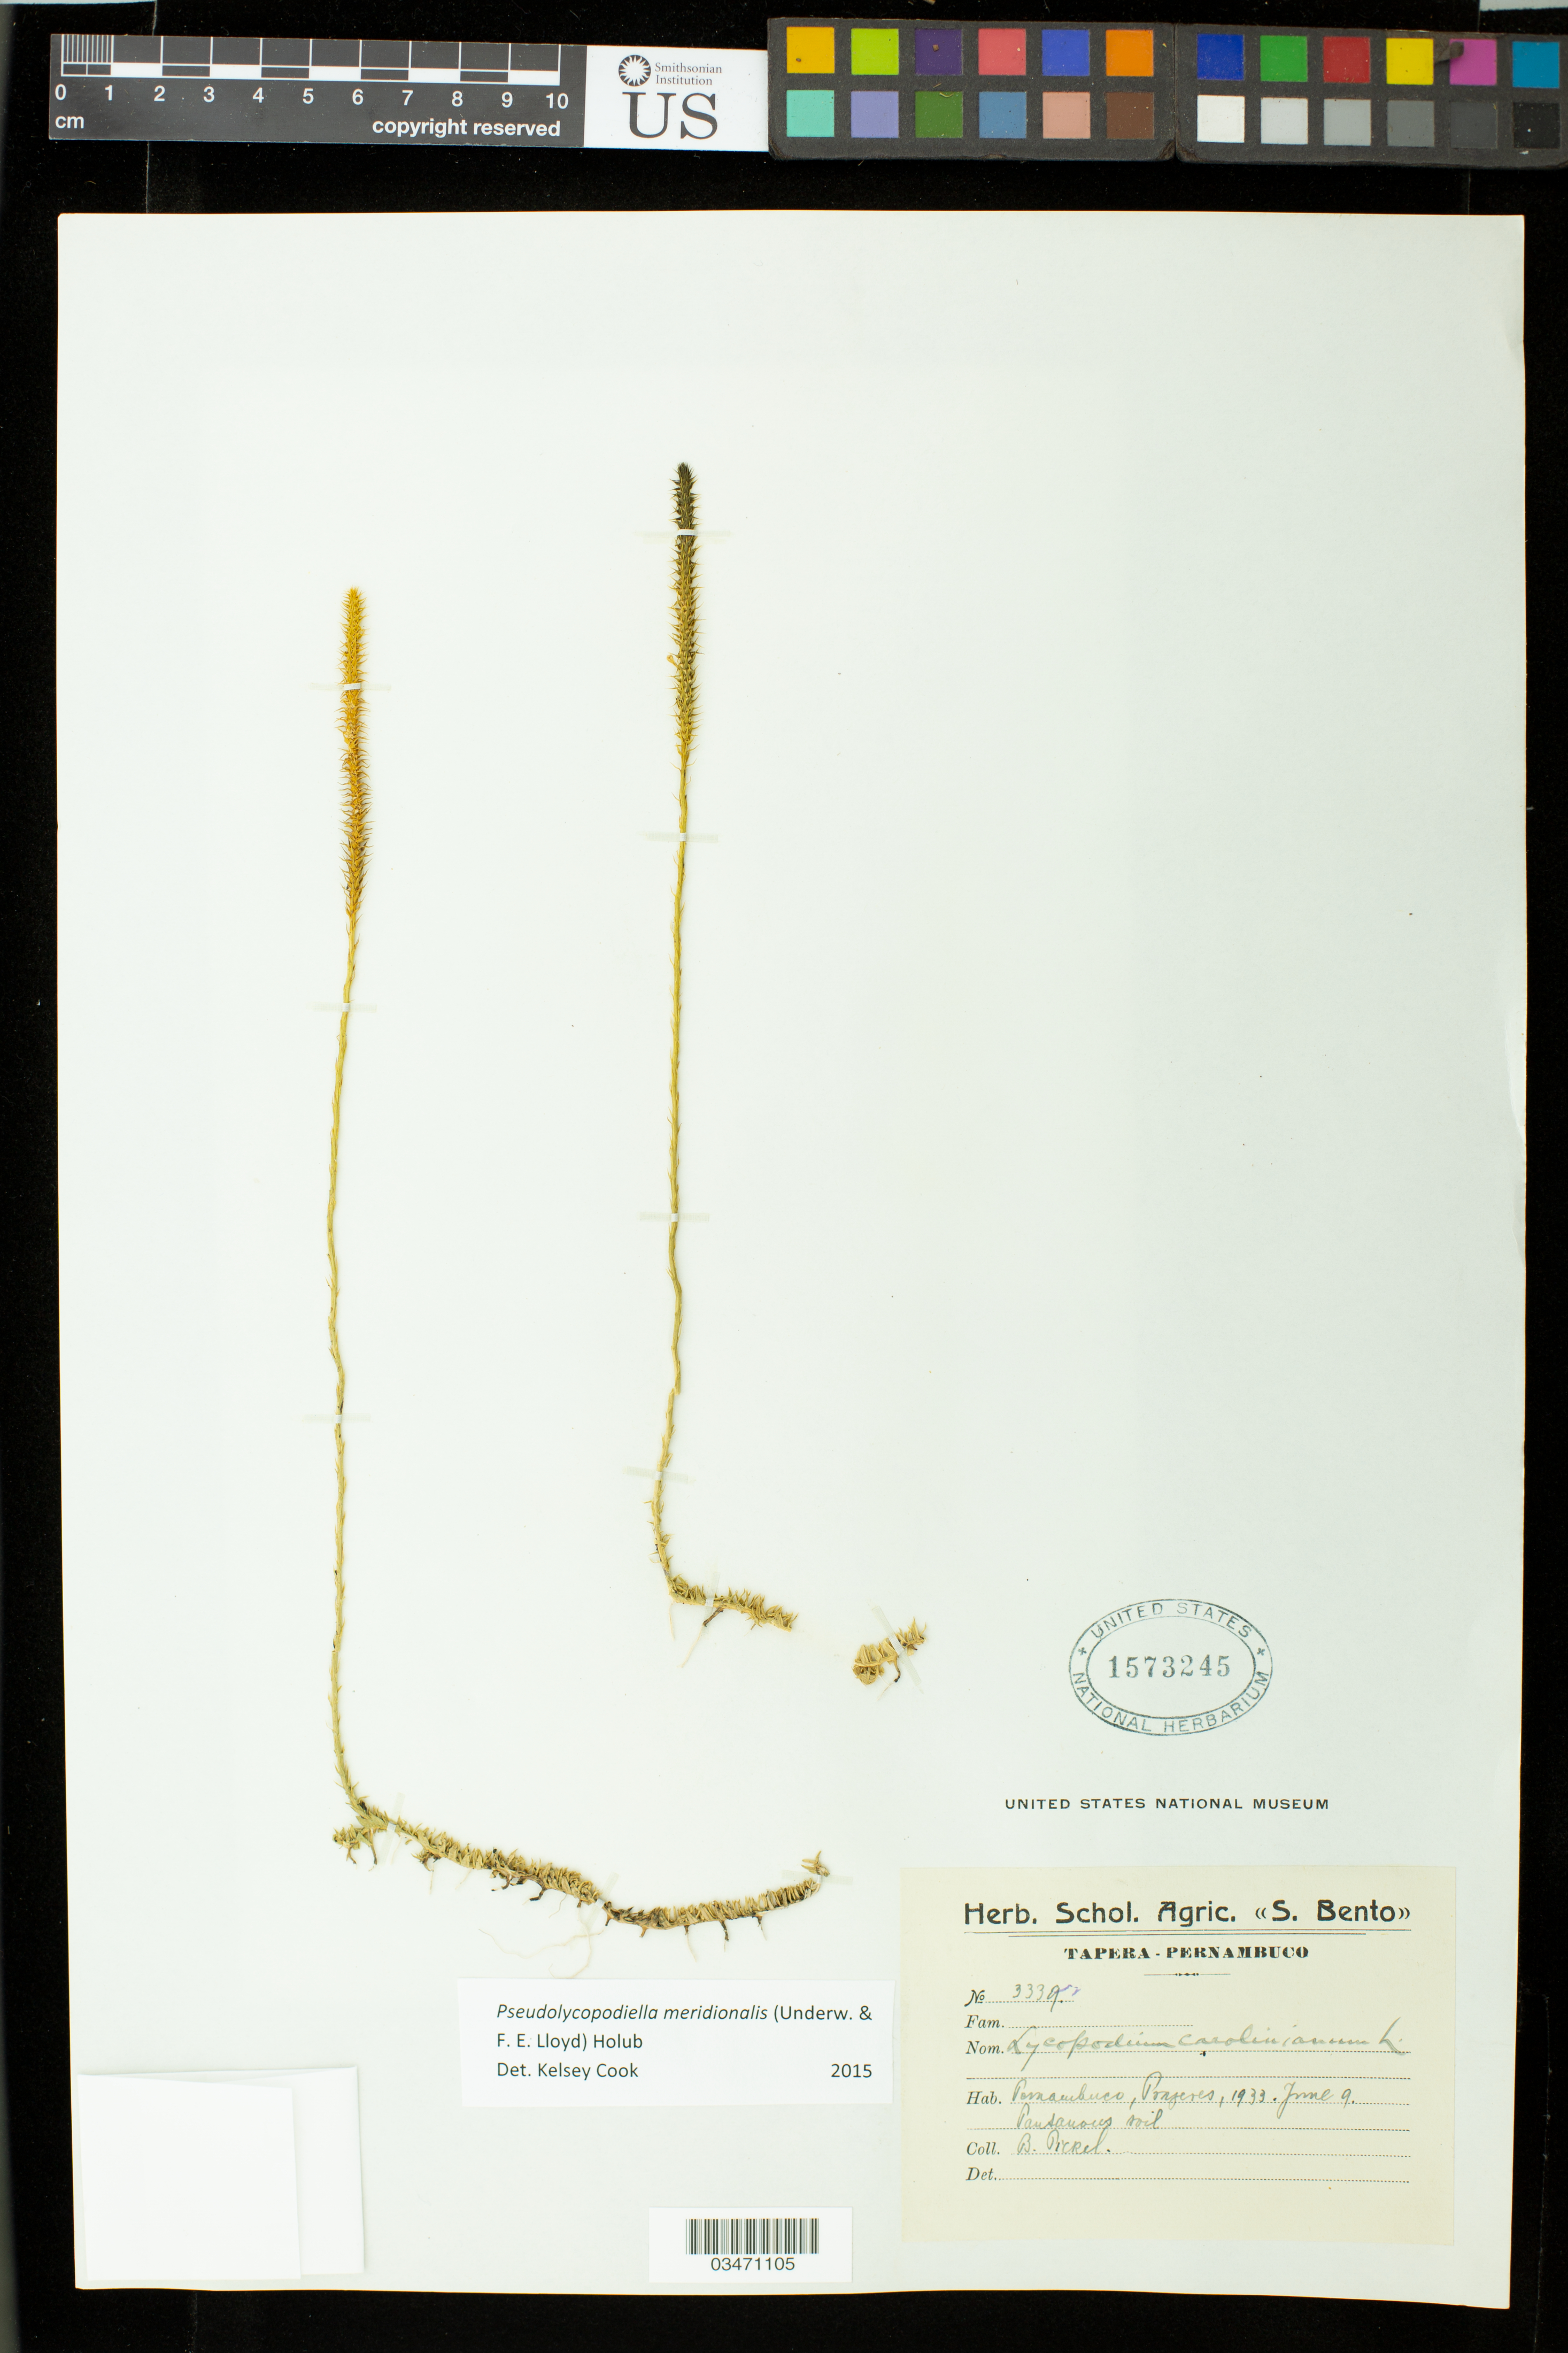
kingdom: Plantae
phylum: Tracheophyta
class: Lycopodiopsida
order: Lycopodiales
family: Lycopodiaceae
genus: Pseudolycopodiella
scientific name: Pseudolycopodiella meridionalis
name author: (Underw. & F.E. Lloyd) Holub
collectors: B. Pickel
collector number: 3339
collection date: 1933-06-09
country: Brazil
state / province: Pernambuco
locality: Prazeres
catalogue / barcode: US 1573245